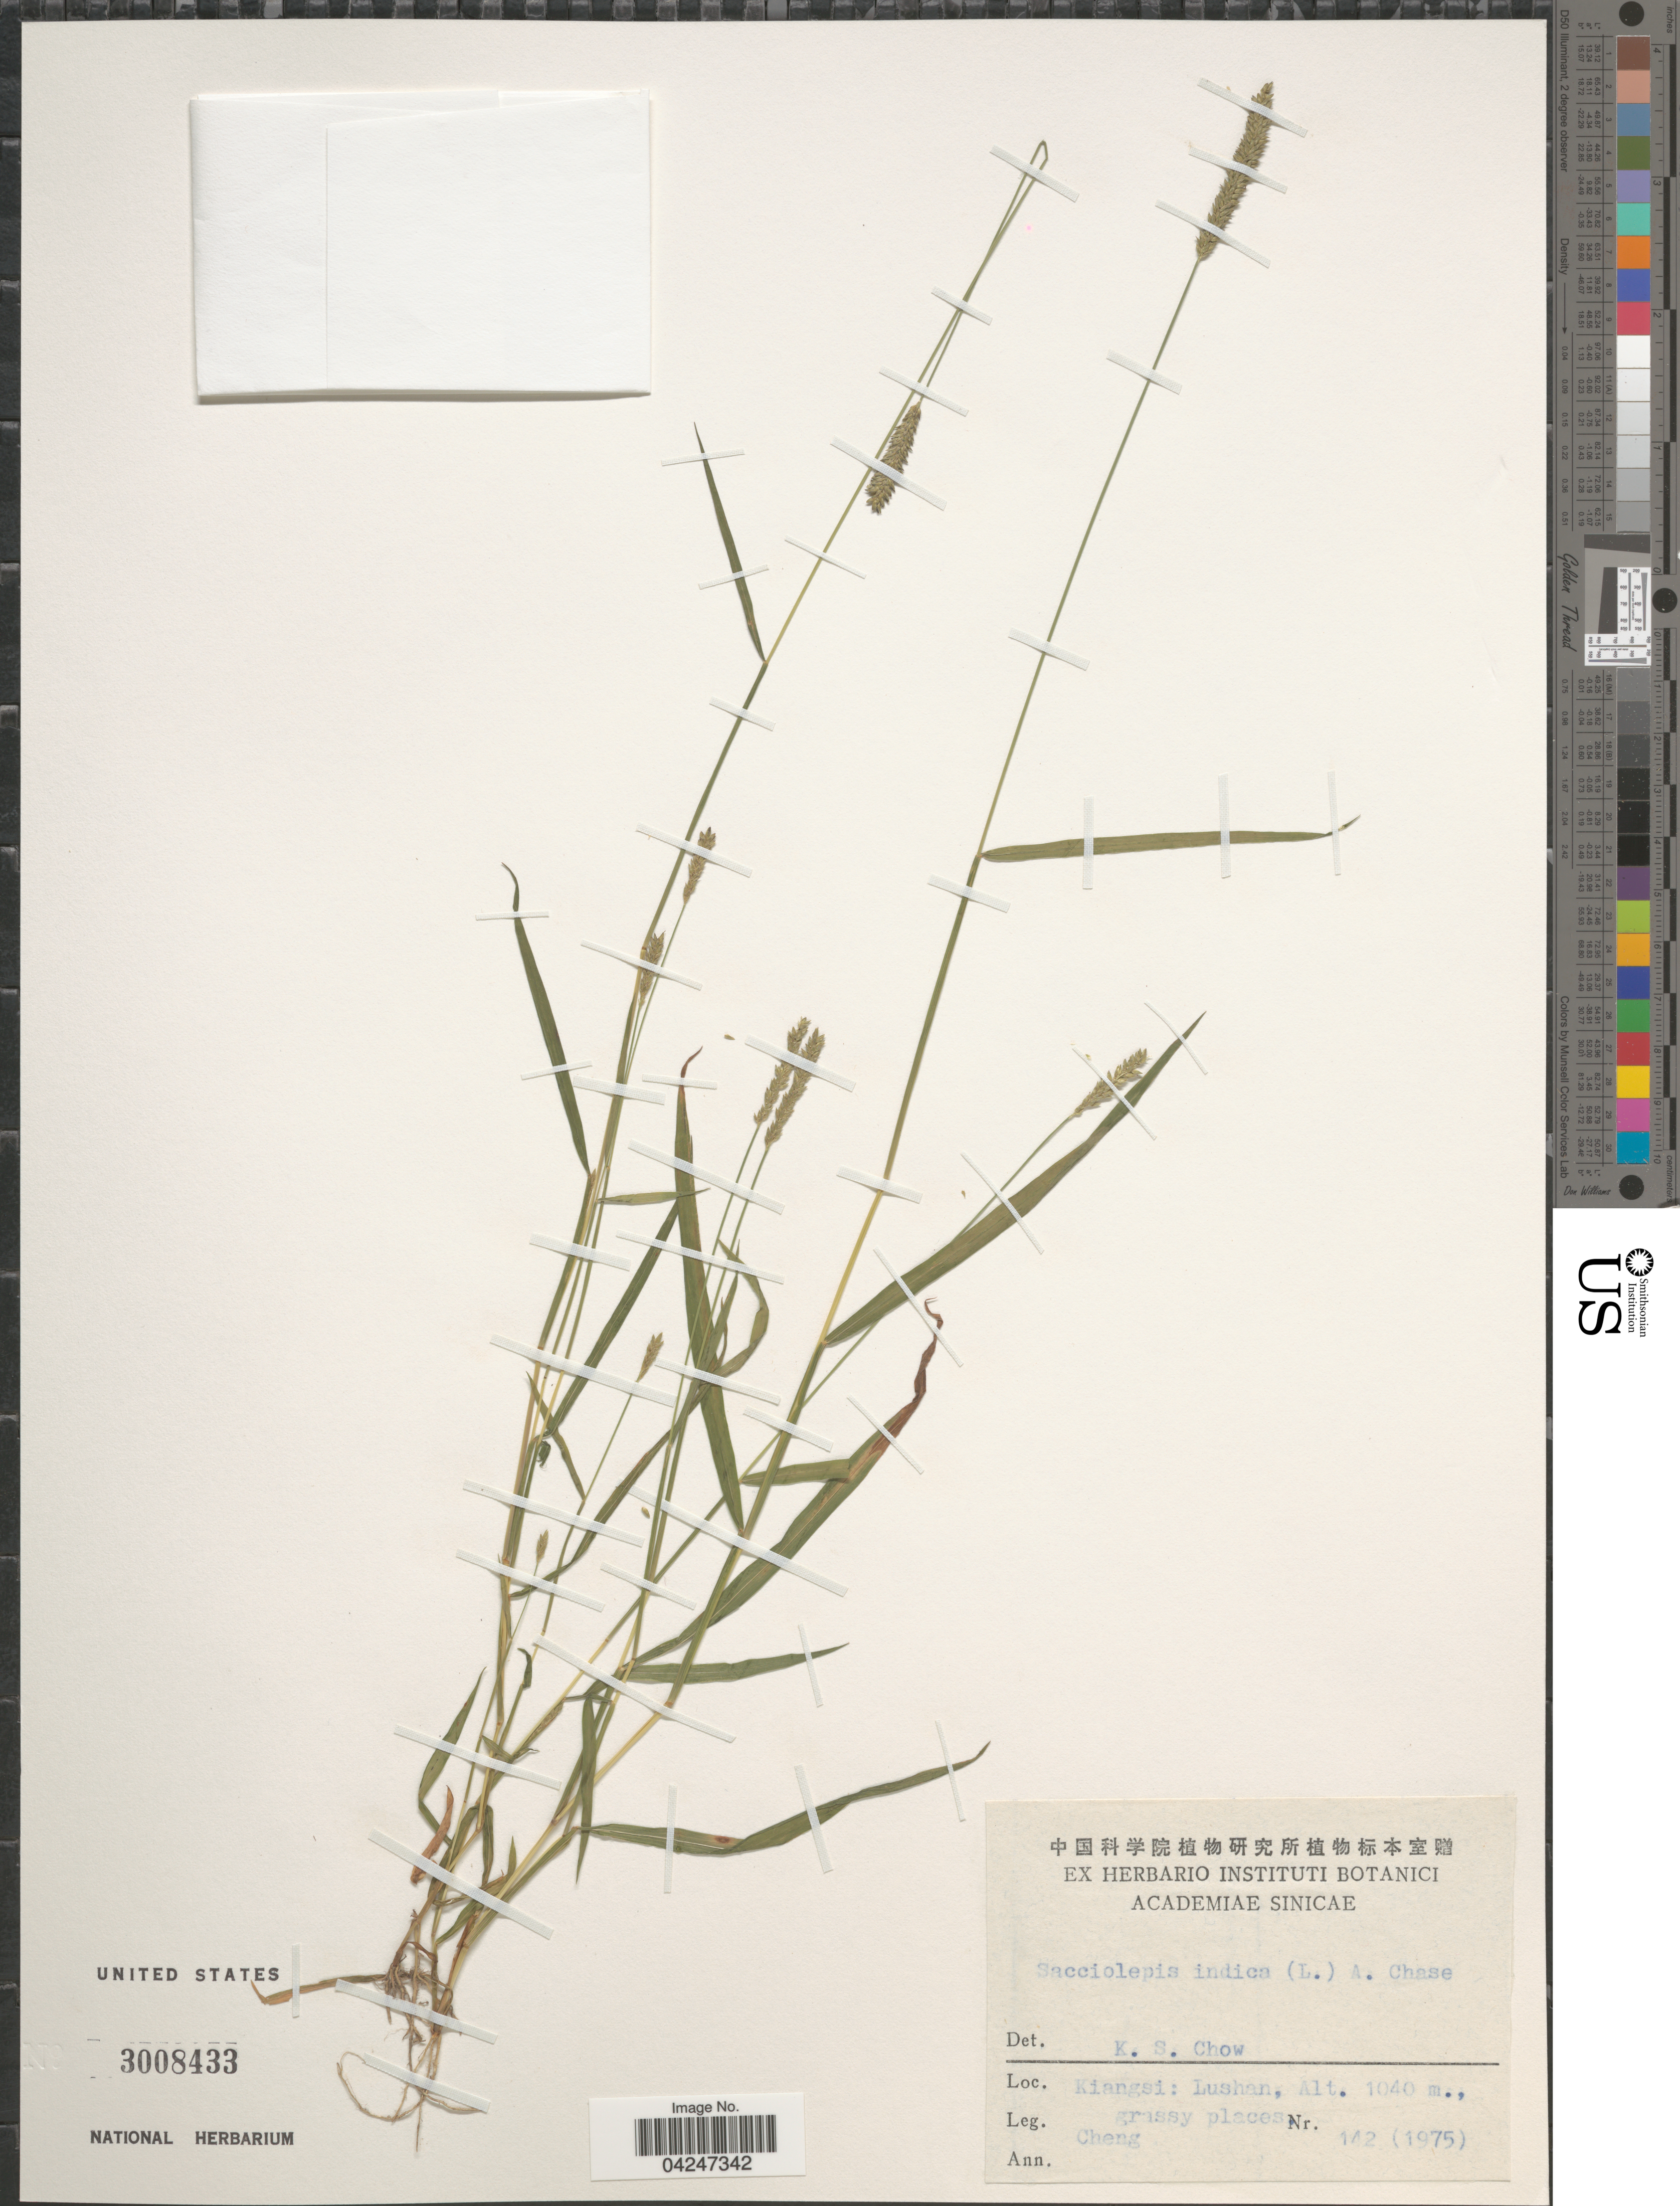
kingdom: Plantae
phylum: Tracheophyta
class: Liliopsida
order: Poales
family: Poaceae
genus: Sacciolepis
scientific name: Sacciolepis indica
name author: (L.) Chase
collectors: -. Cheng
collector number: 142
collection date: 1975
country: China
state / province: Jiangxi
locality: Kiangsi: Lushan, grassy places.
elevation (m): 1040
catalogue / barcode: US 3008433